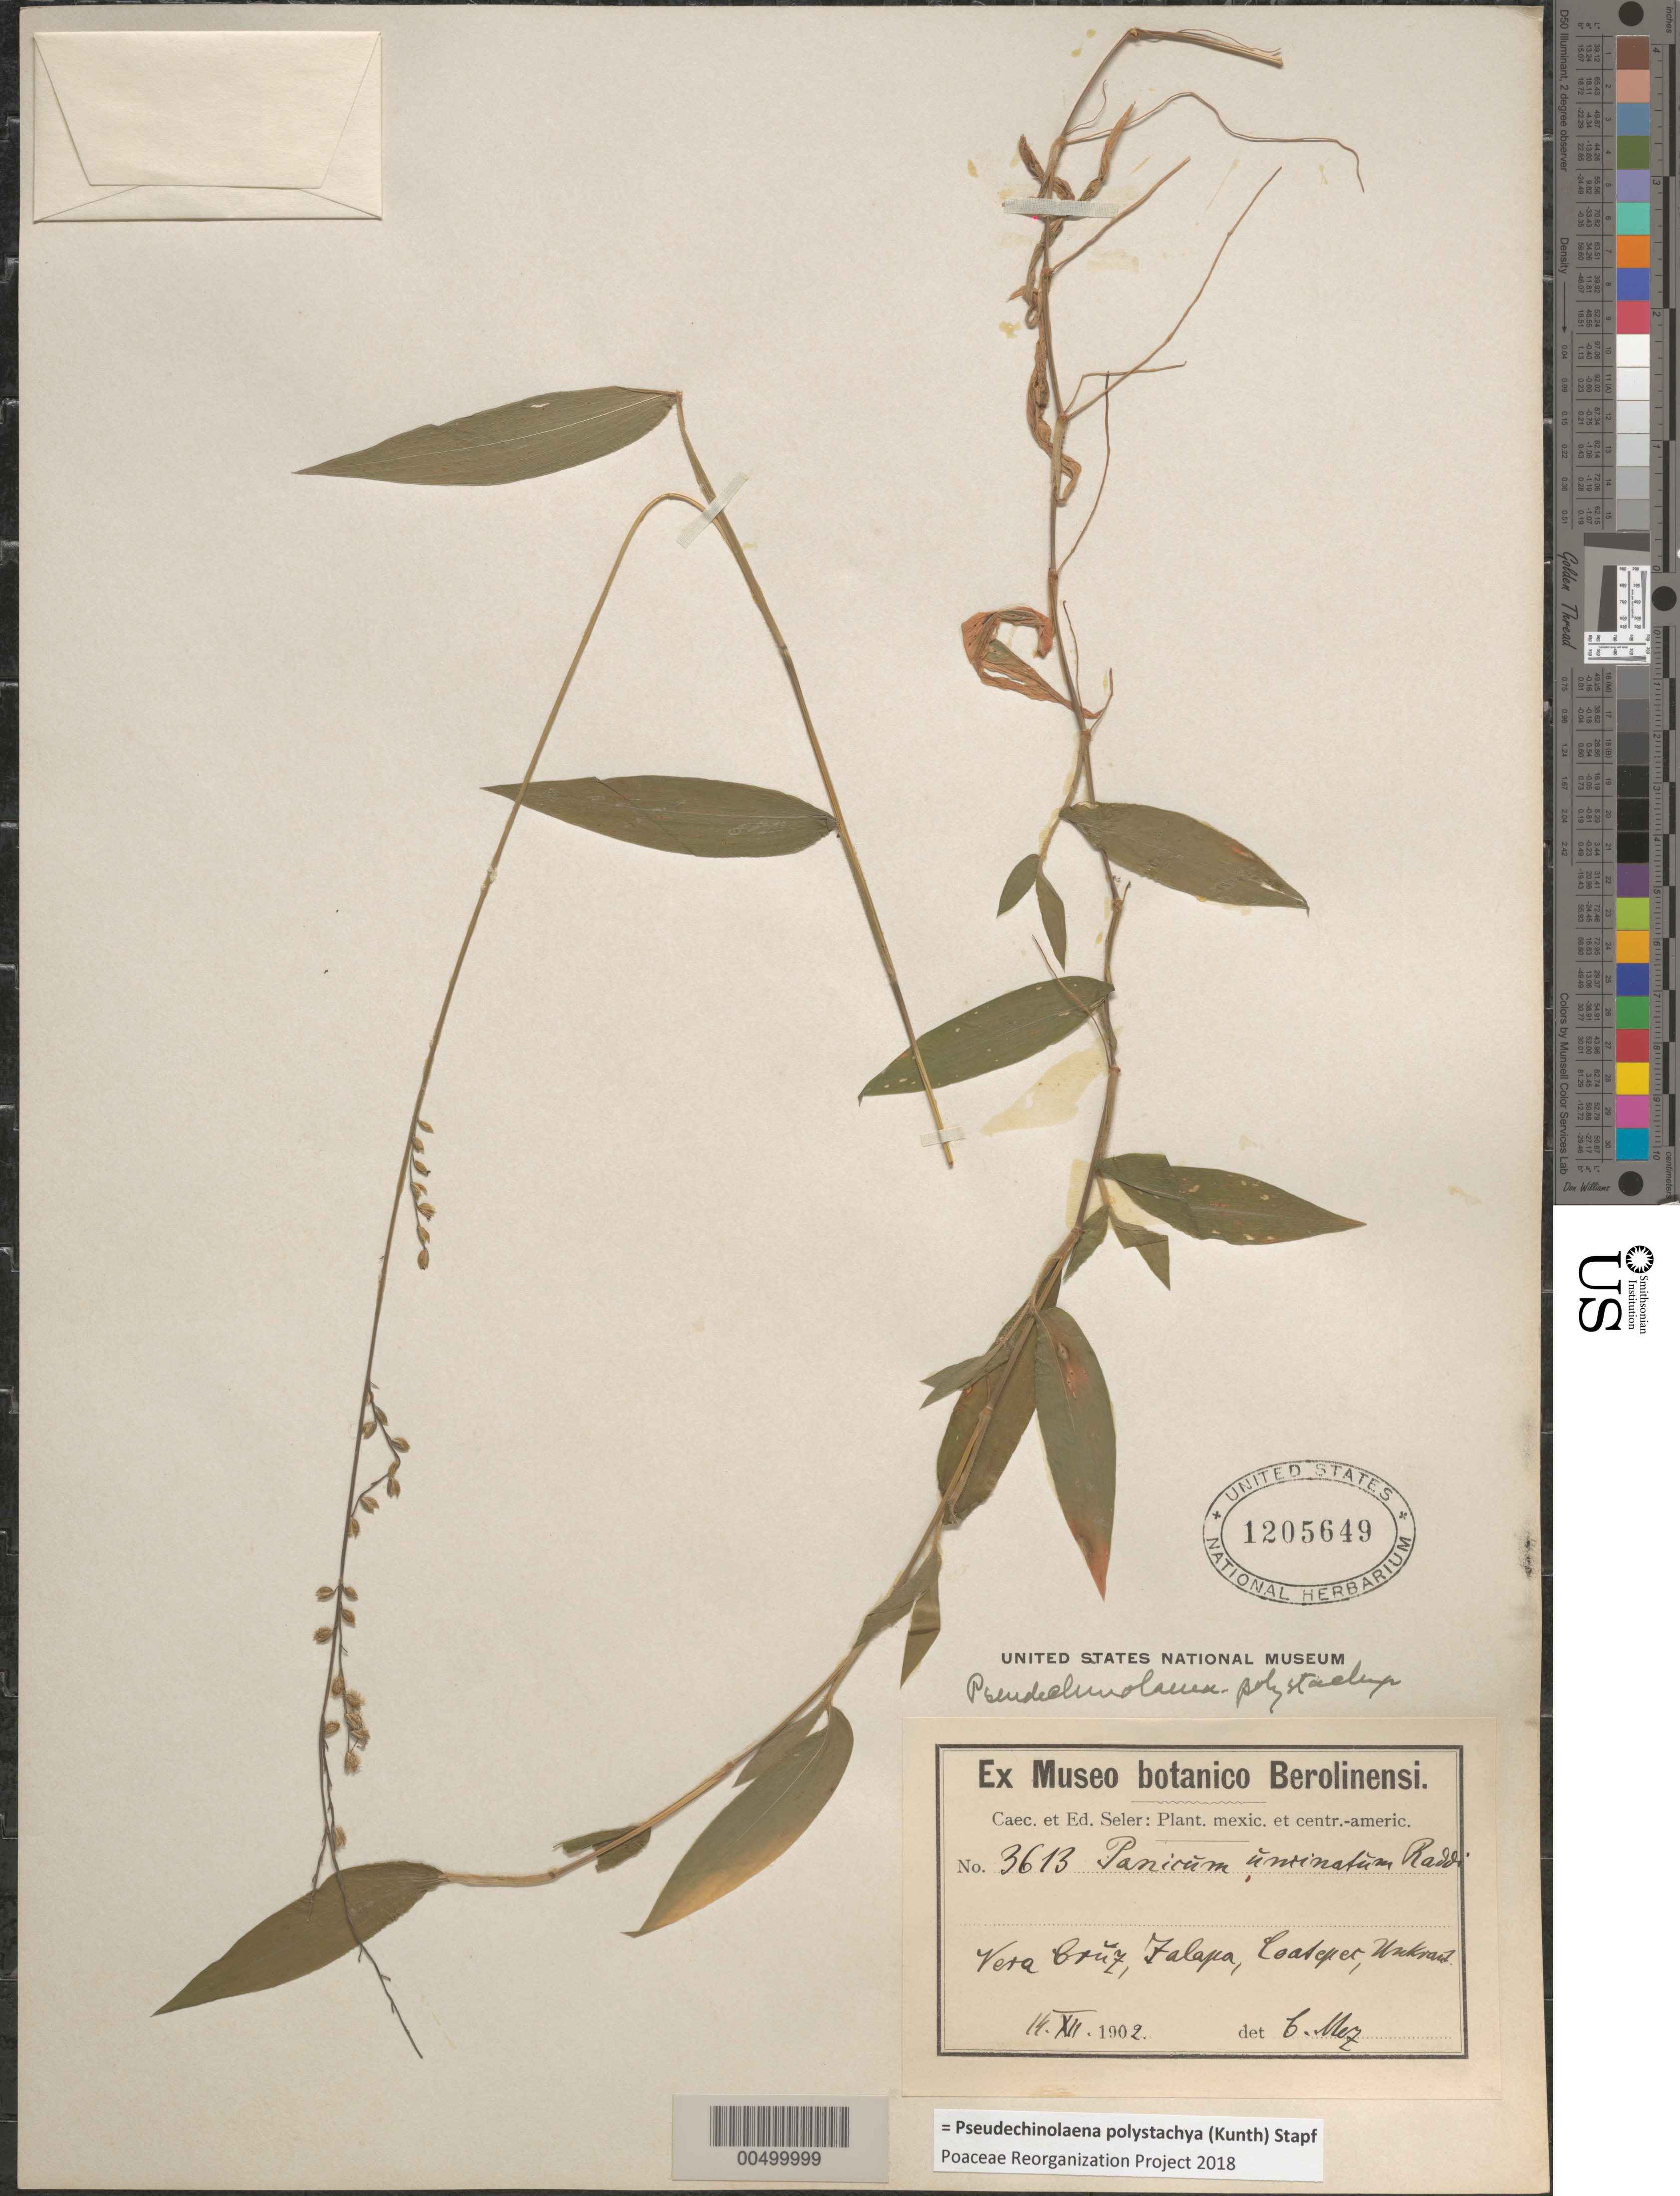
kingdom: Plantae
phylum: Tracheophyta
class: Liliopsida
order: Poales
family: Poaceae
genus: Pseudechinolaena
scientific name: Pseudechinolaena polystachya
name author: (Kunth) Stapf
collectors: -. Seler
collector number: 3613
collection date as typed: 14 Dec 1902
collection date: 1902-12-14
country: Mexico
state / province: Veracruz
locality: Talpa, Coatepec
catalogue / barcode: US 1205649